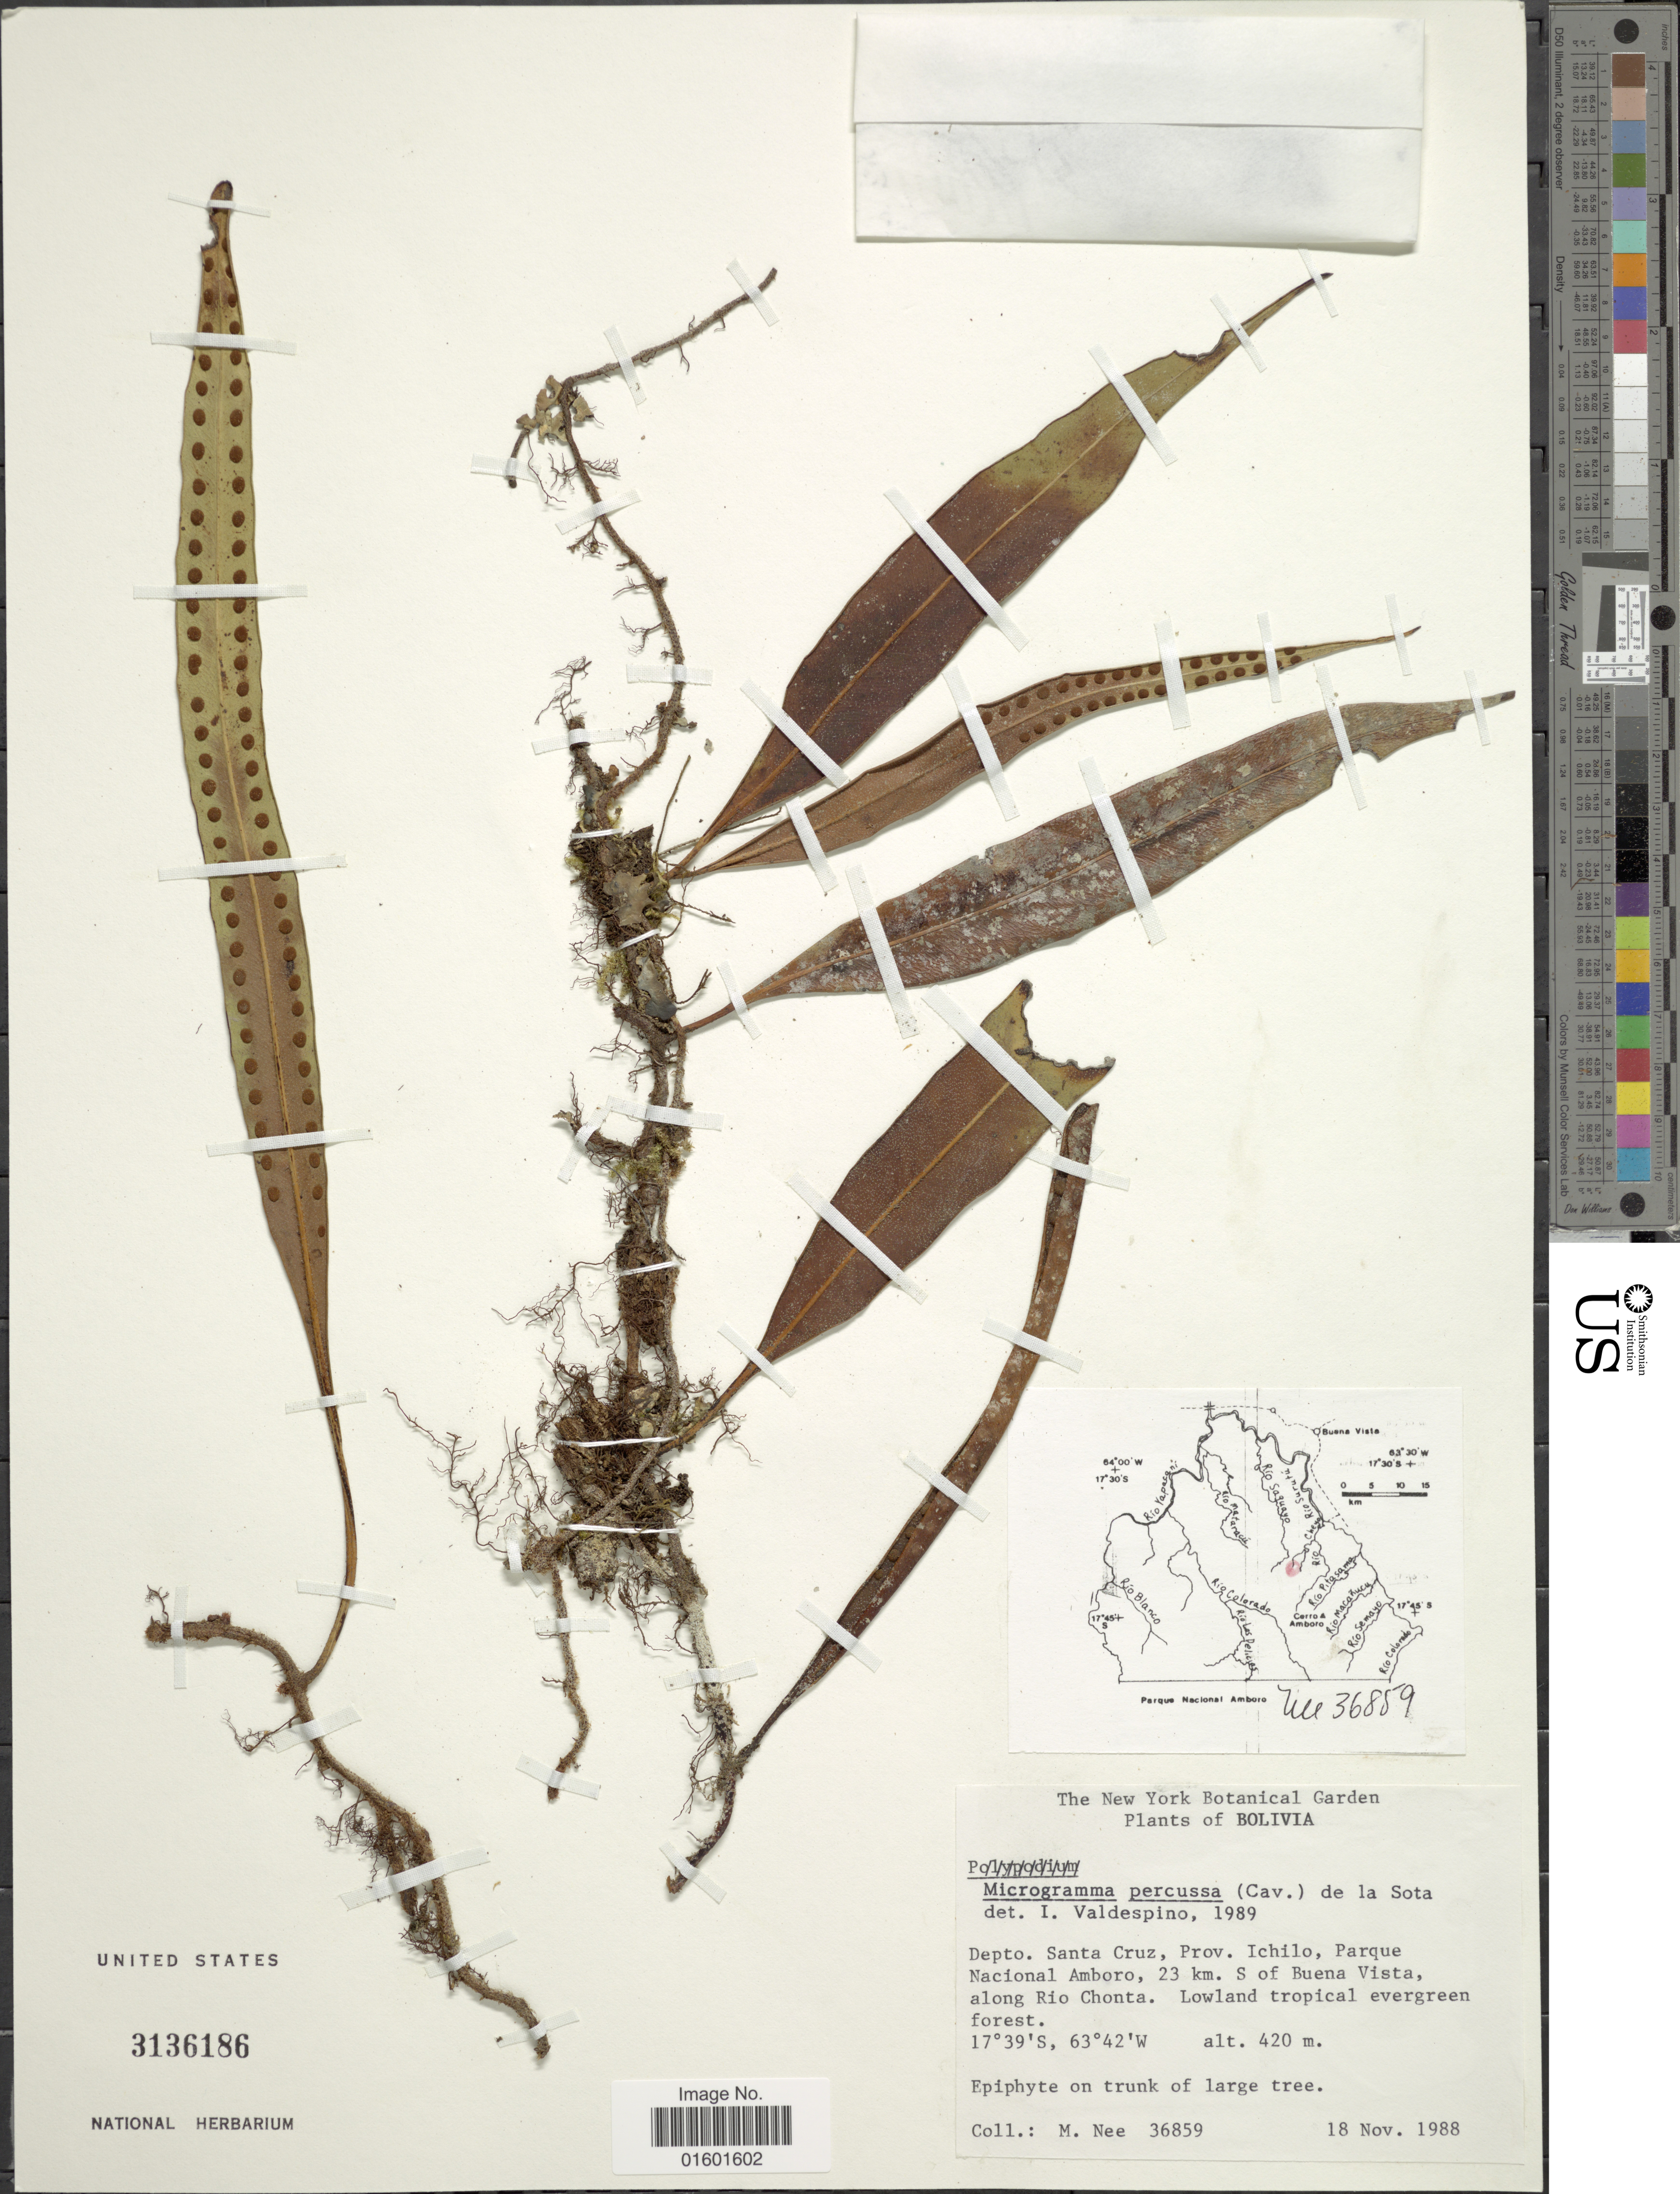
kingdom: Plantae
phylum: Tracheophyta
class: Polypodiopsida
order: Polypodiales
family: Polypodiaceae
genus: Microgramma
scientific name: Microgramma percussa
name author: (Cav.) de la Sota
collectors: M. Nee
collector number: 36859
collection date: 1988-11-18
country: Bolivia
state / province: Santa Cruz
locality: Prov. Ichilo, Parque Nacional Amboro, 23 km. S of Buena Vista, along Rio Chonta. Lowland tropcial evergreen forest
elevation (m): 420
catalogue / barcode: US 3136186